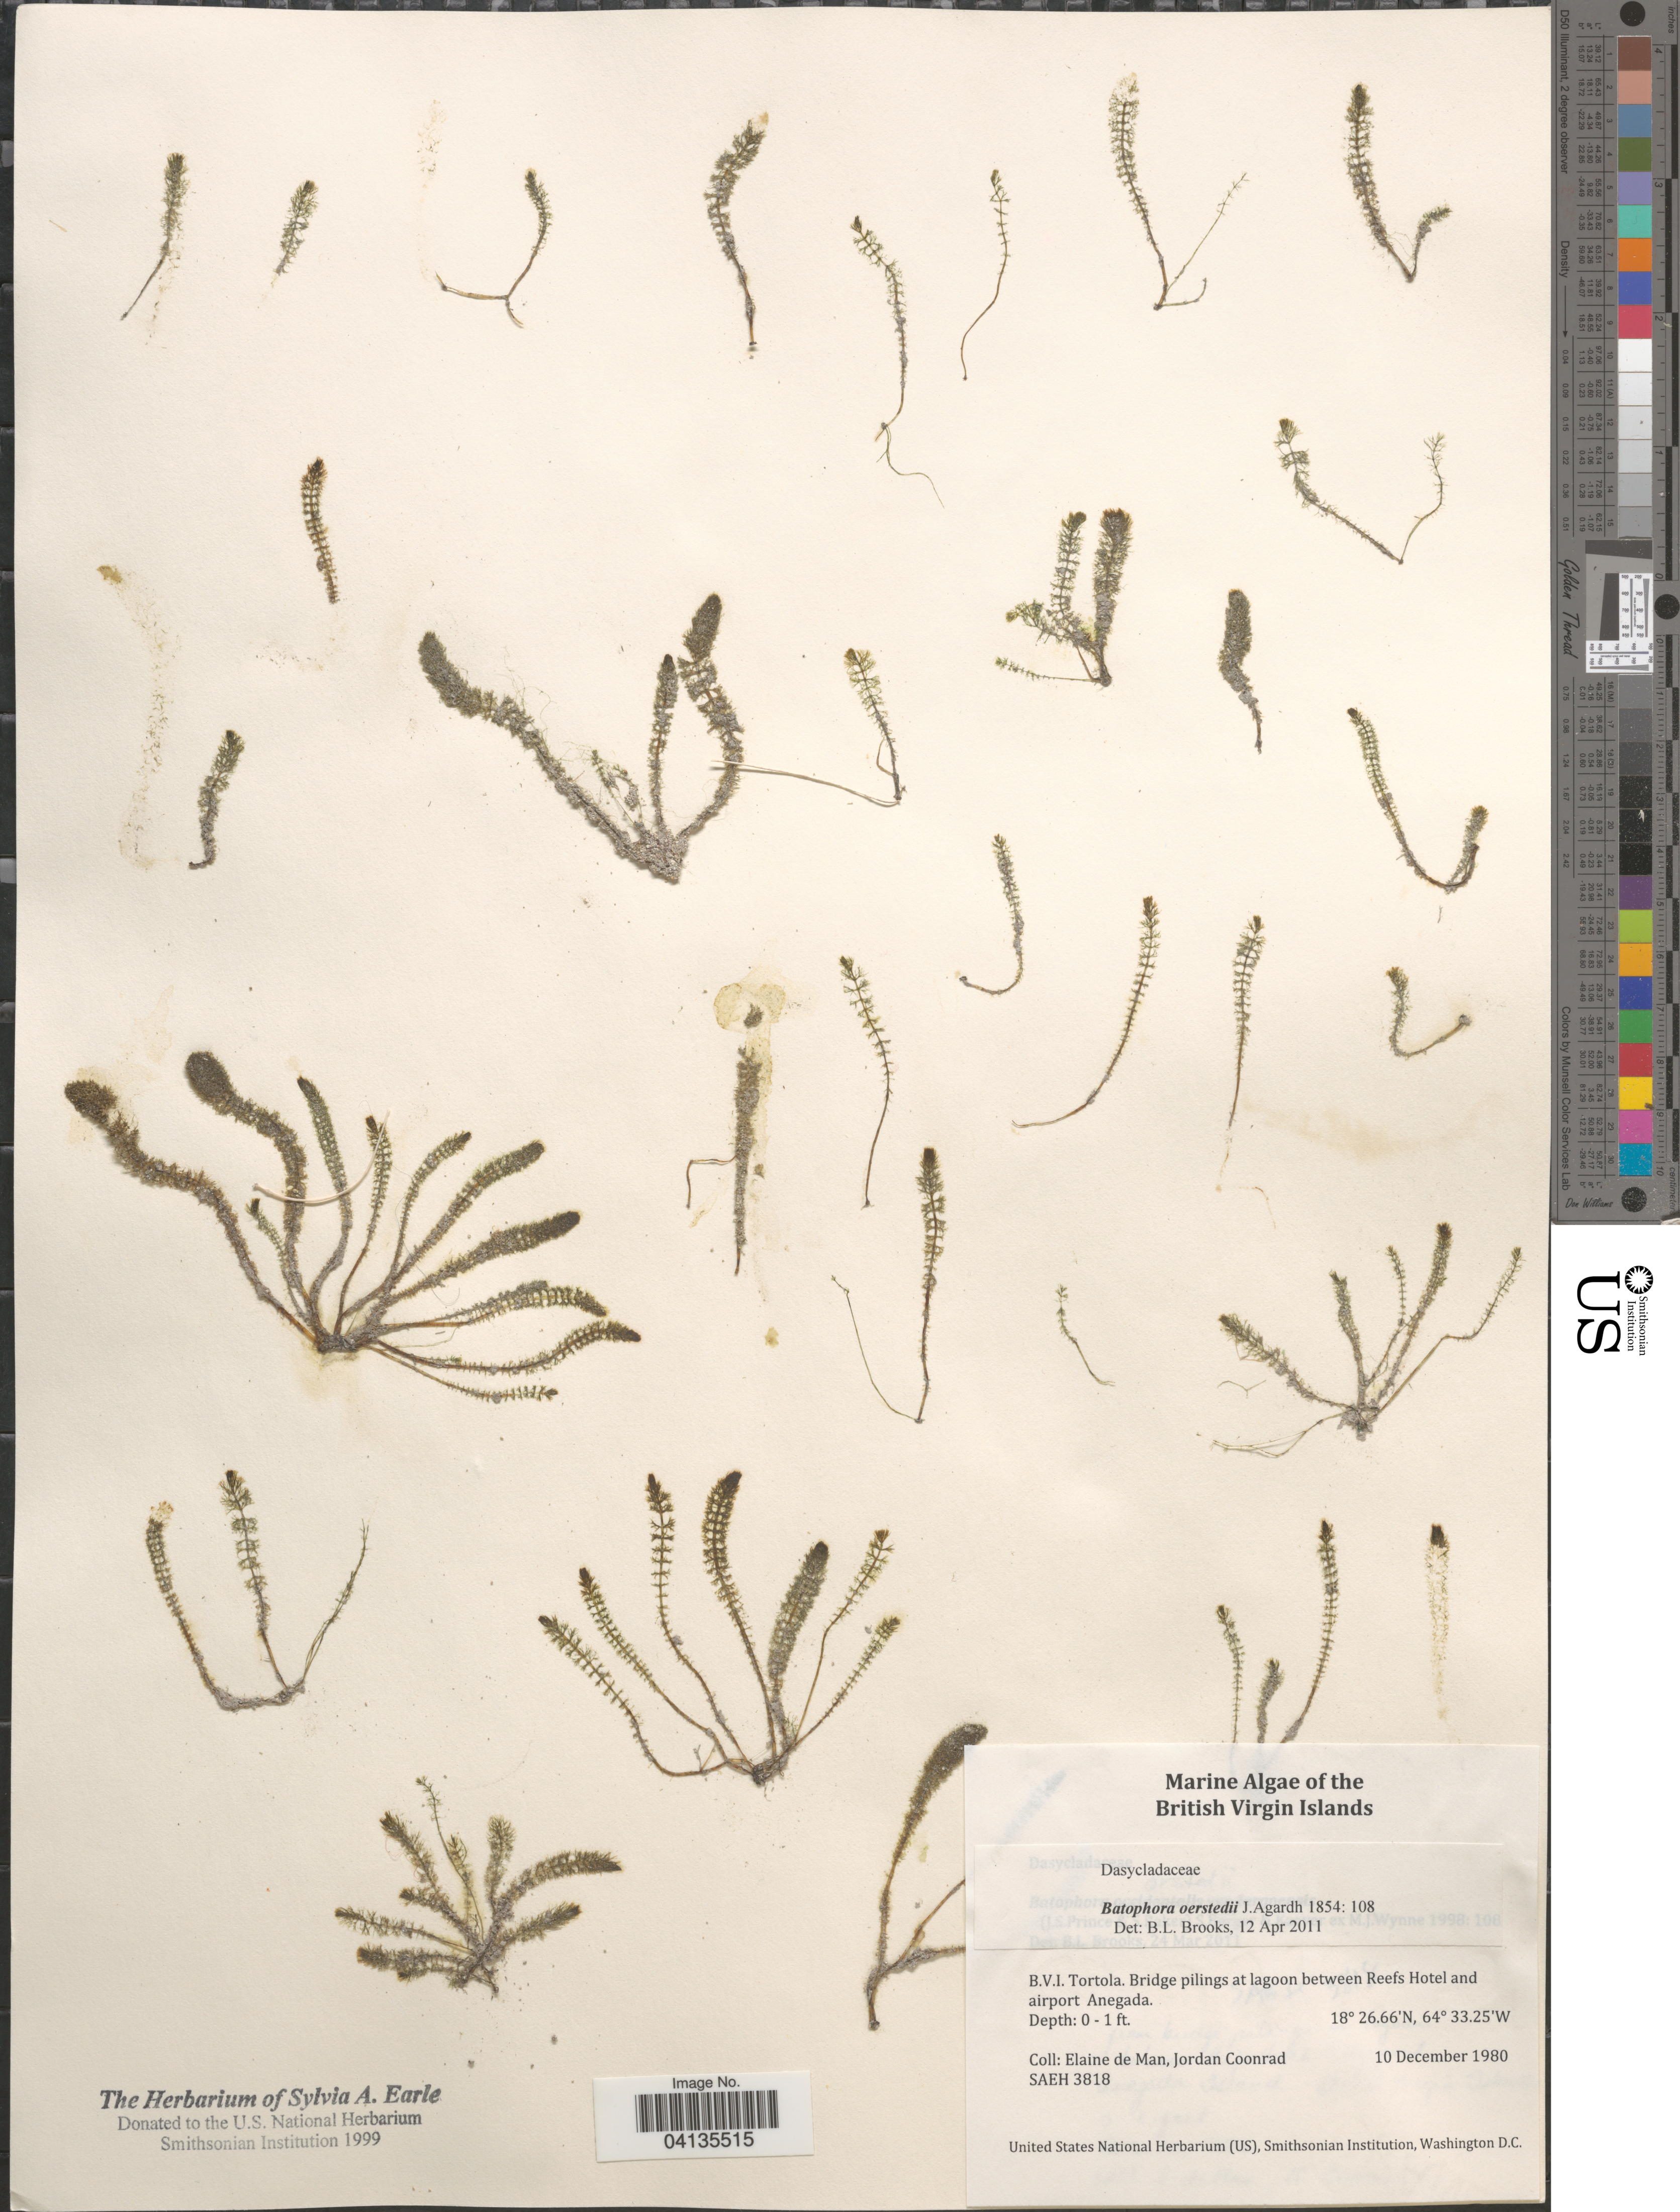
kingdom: Plantae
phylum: Chlorophyta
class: Ulvophyceae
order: Dasycladales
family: Dasycladaceae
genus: Batophora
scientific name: Batophora oerstedii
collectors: E. de Man & J. Coonrad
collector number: SAEH3818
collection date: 1980-12-10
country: British Virgin Islands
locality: Tortola. Bridge pilings at lagoon between Reefs Hotel and airport Anegada.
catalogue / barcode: US 329132